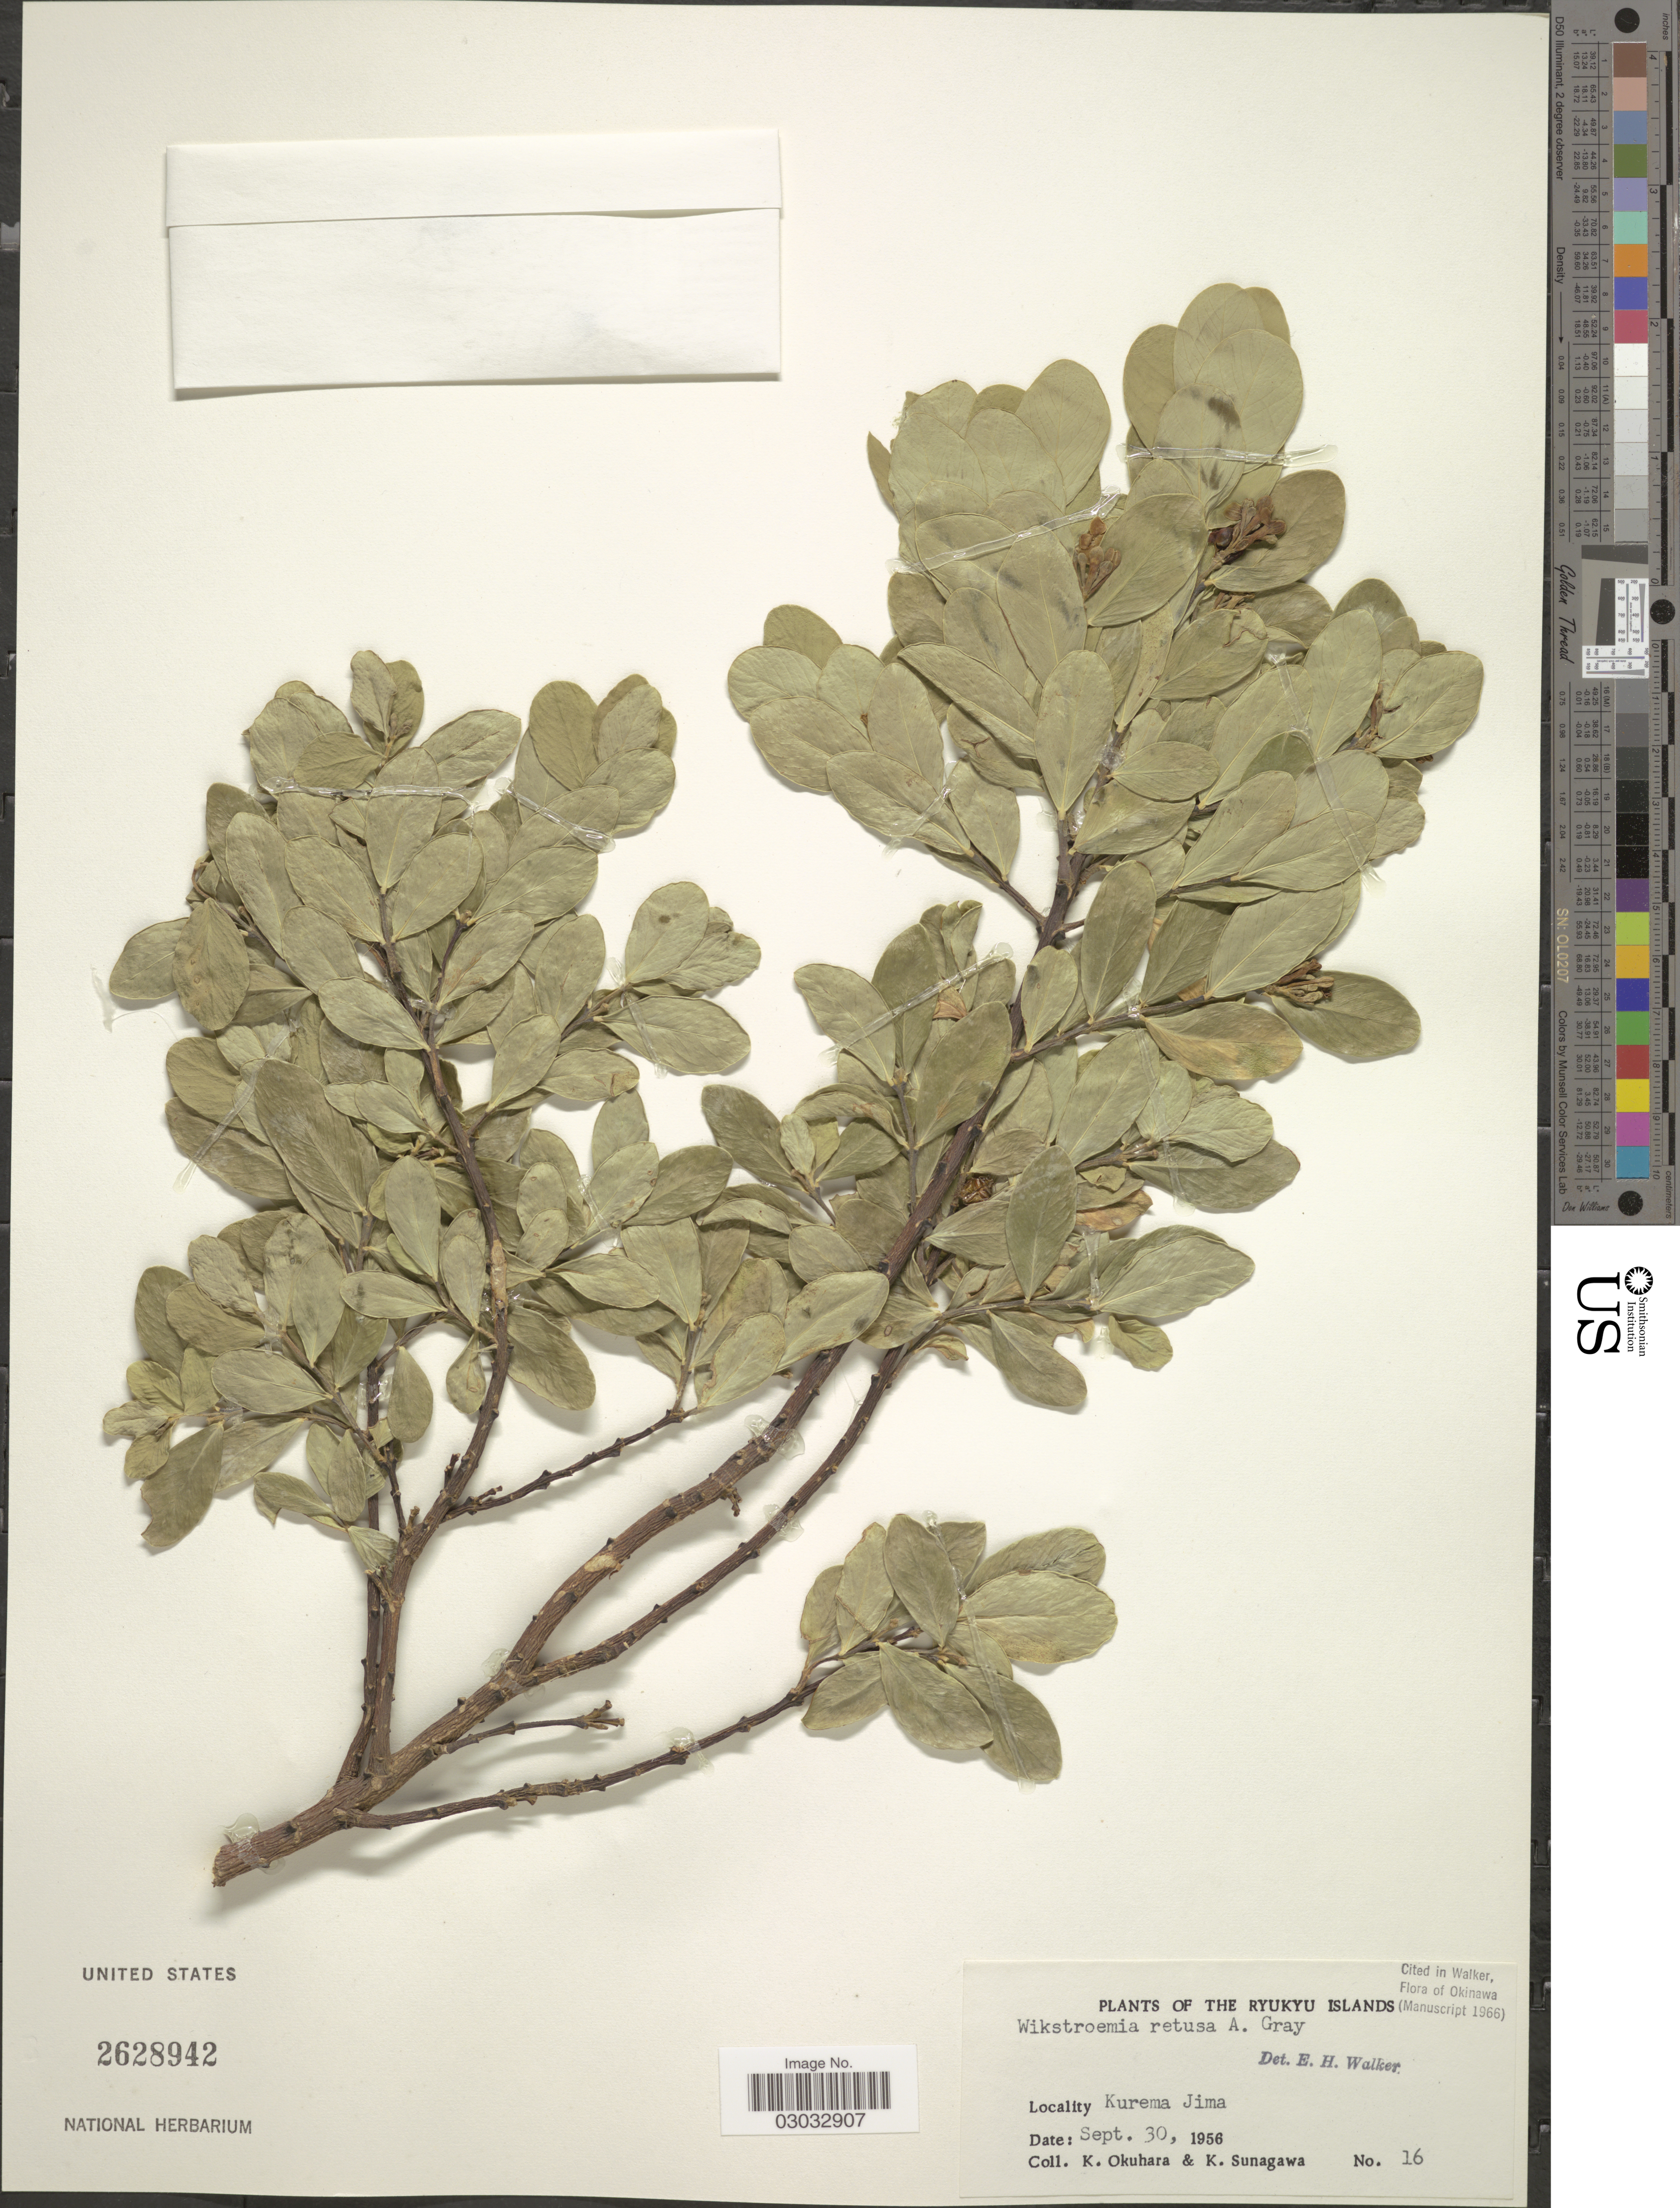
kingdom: Plantae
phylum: Tracheophyta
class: Magnoliopsida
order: Malvales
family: Thymelaeaceae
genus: Wikstroemia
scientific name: Wikstroemia retusa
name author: A. Gray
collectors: K. Okuhara & K. Sunagawa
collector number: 16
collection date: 1956-09-30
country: Japan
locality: The Ryukyu Islands, Kurema Jima.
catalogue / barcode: US 2628942